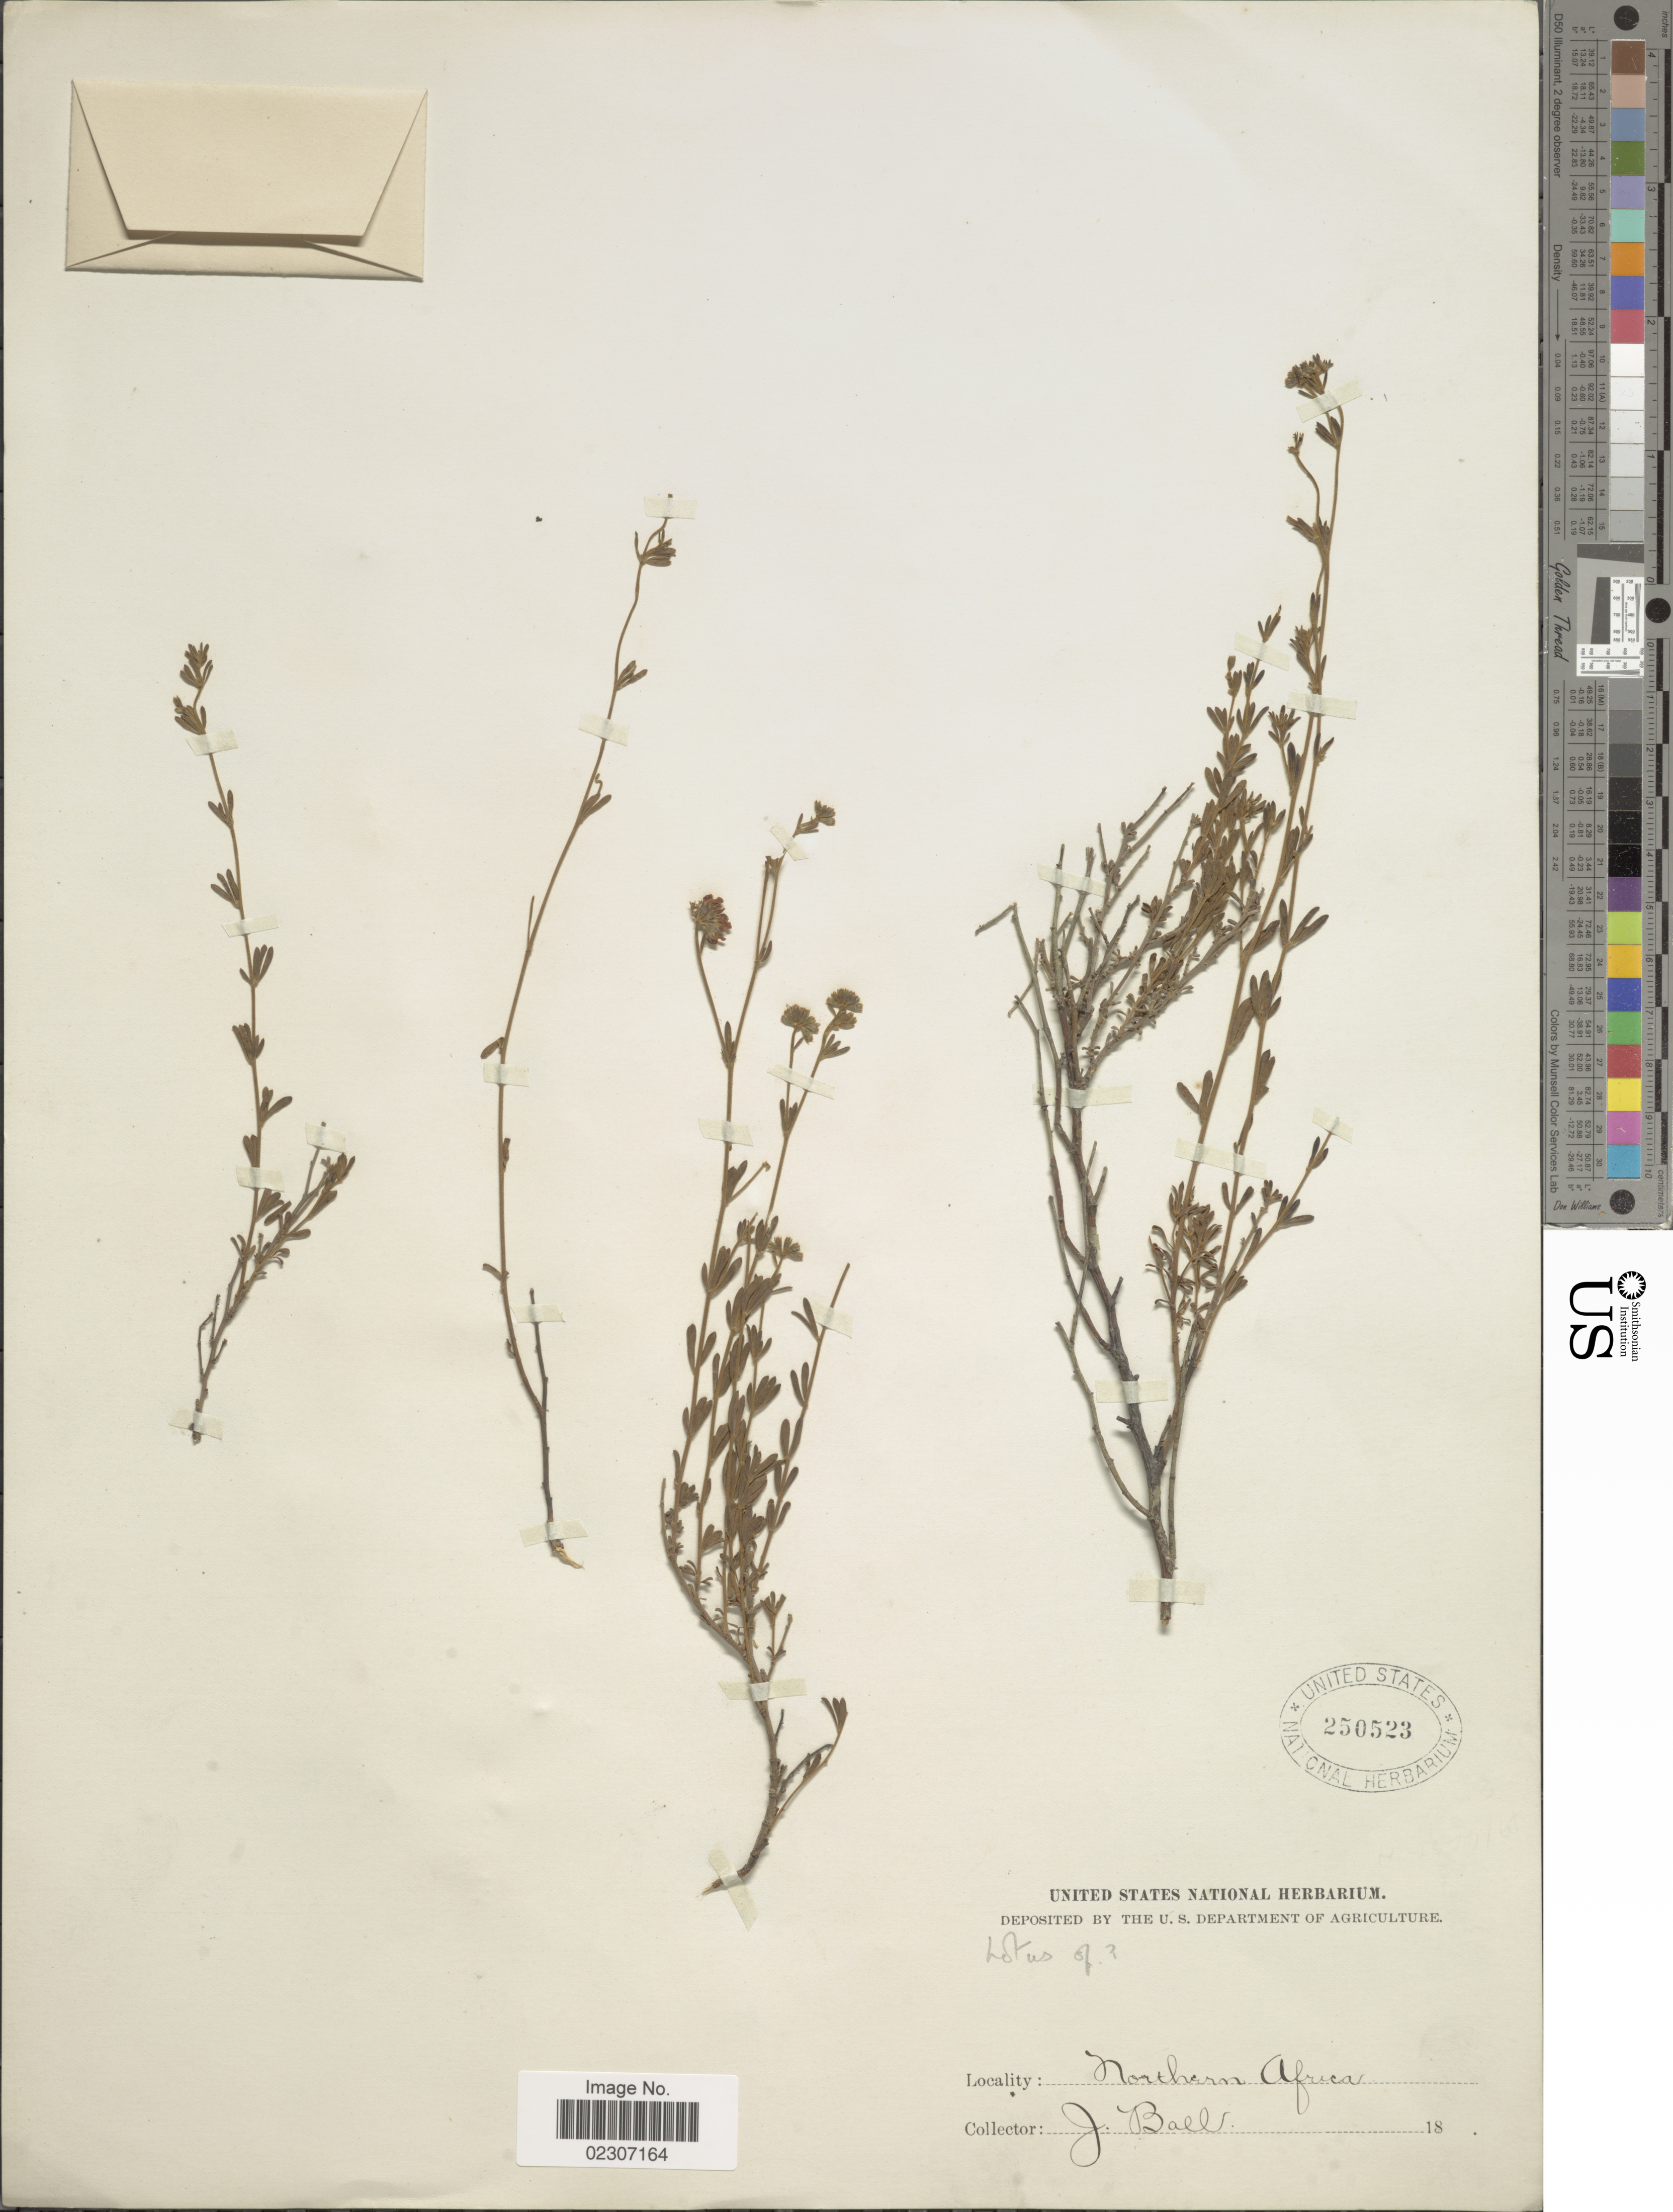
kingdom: Plantae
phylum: Tracheophyta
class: Magnoliopsida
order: Fabales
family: Fabaceae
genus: Lotus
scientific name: Lotus sp.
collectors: J. Ball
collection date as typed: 18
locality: Northern Africa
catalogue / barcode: US 250523